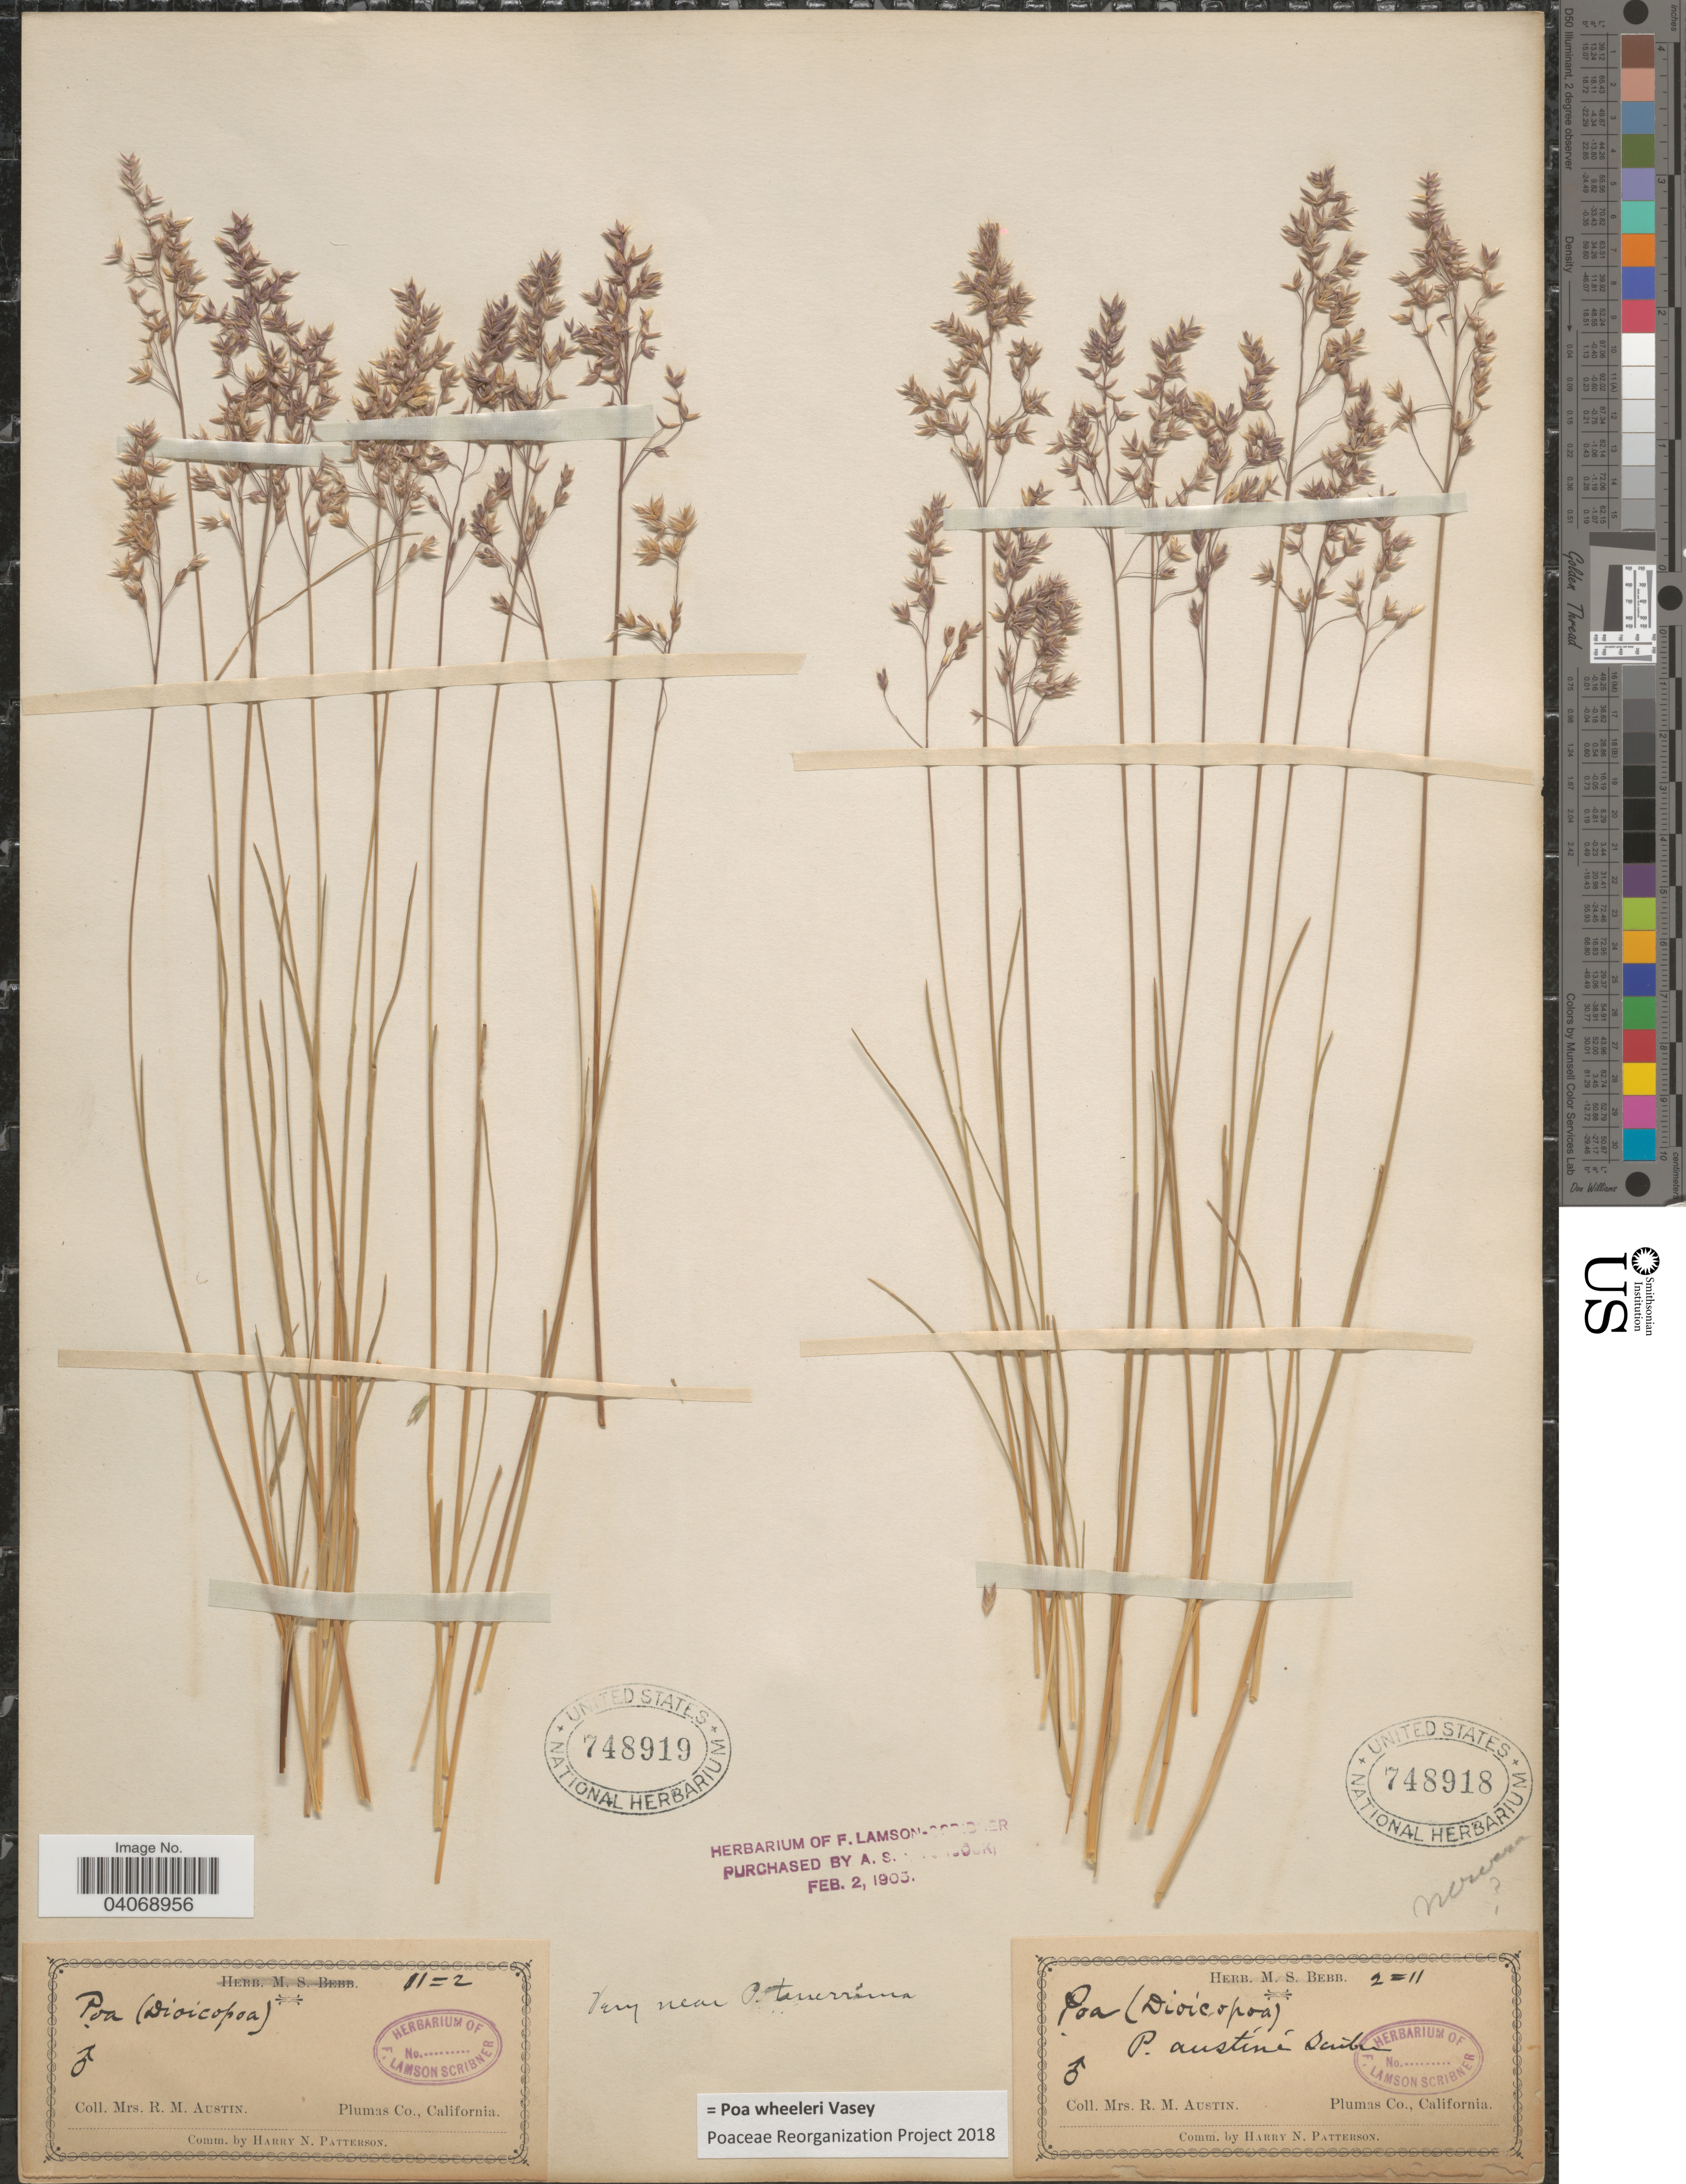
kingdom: Plantae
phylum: Tracheophyta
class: Liliopsida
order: Poales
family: Poaceae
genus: Poa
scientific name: Poa wheeleri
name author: Vasey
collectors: R. Austin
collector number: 2=11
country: United States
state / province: California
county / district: Plumas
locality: Plumas Co.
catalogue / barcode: US 748918-2